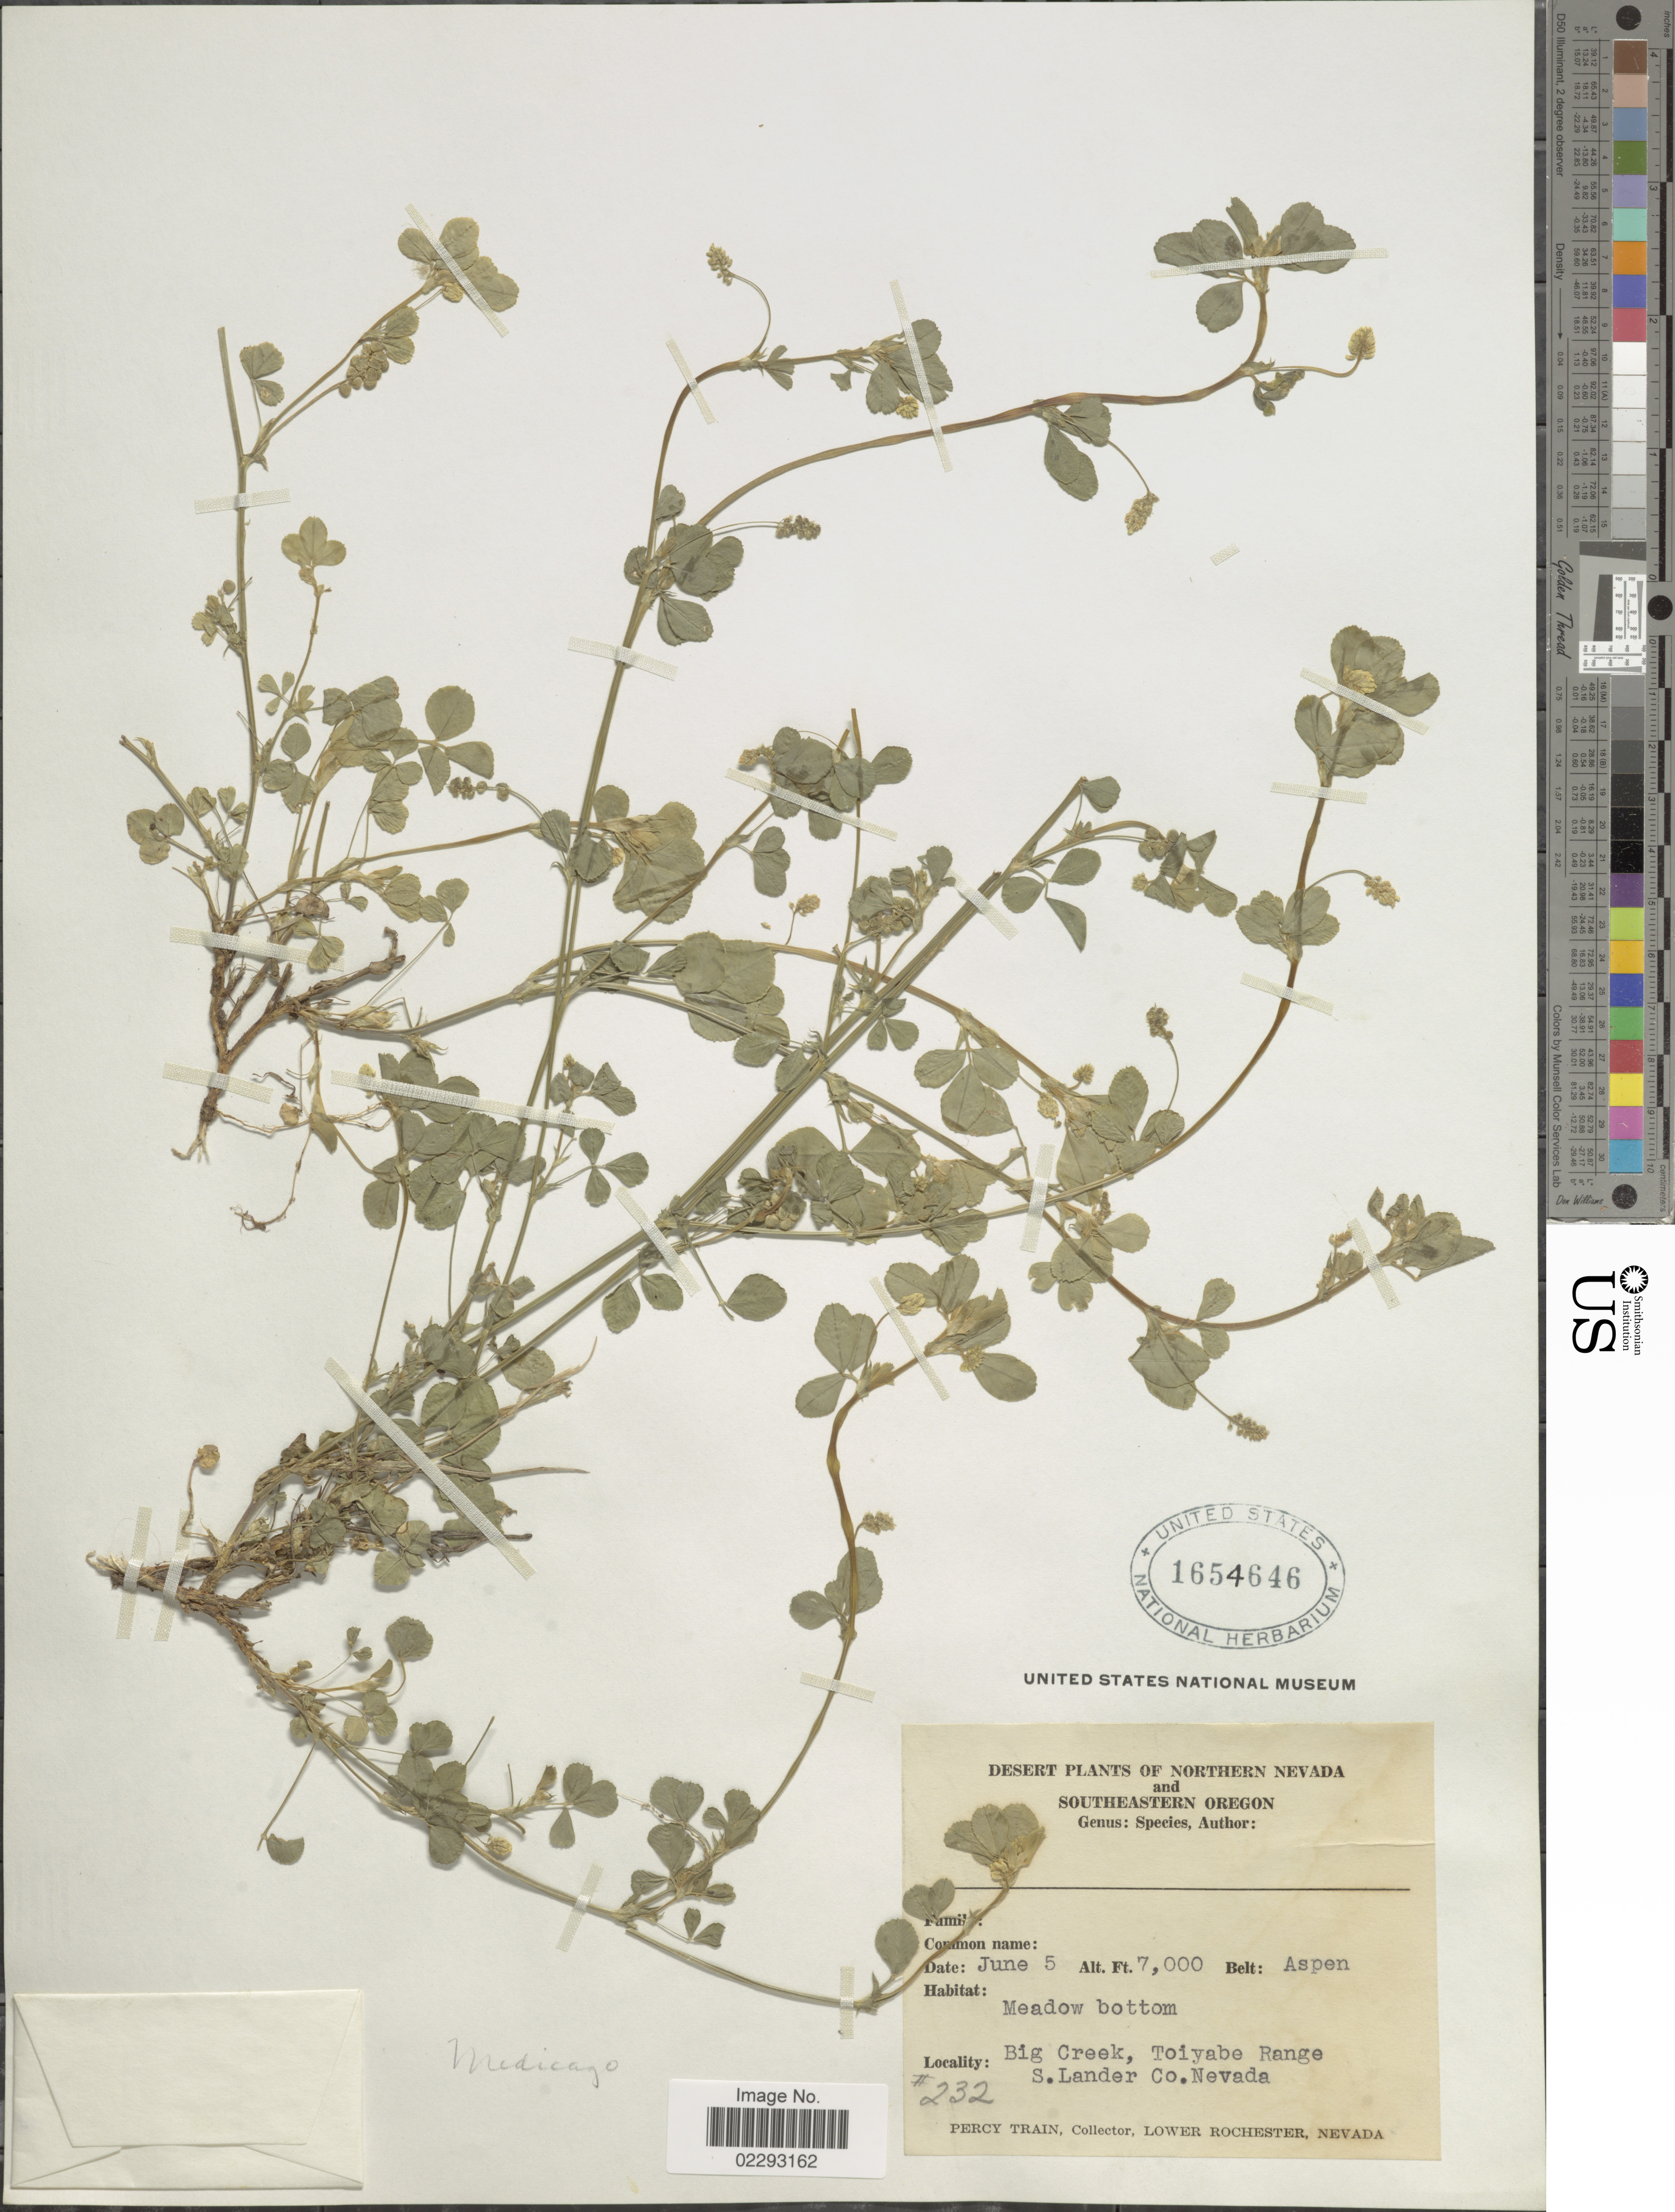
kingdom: Plantae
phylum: Tracheophyta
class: Magnoliopsida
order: Fabales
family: Fabaceae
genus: Medicago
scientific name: Medicago sp.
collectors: P. Train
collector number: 232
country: United States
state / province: Nevada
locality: Big Creek , Toiyabe Range S. Lander Co. Nevada.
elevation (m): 2134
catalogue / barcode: US 1654646